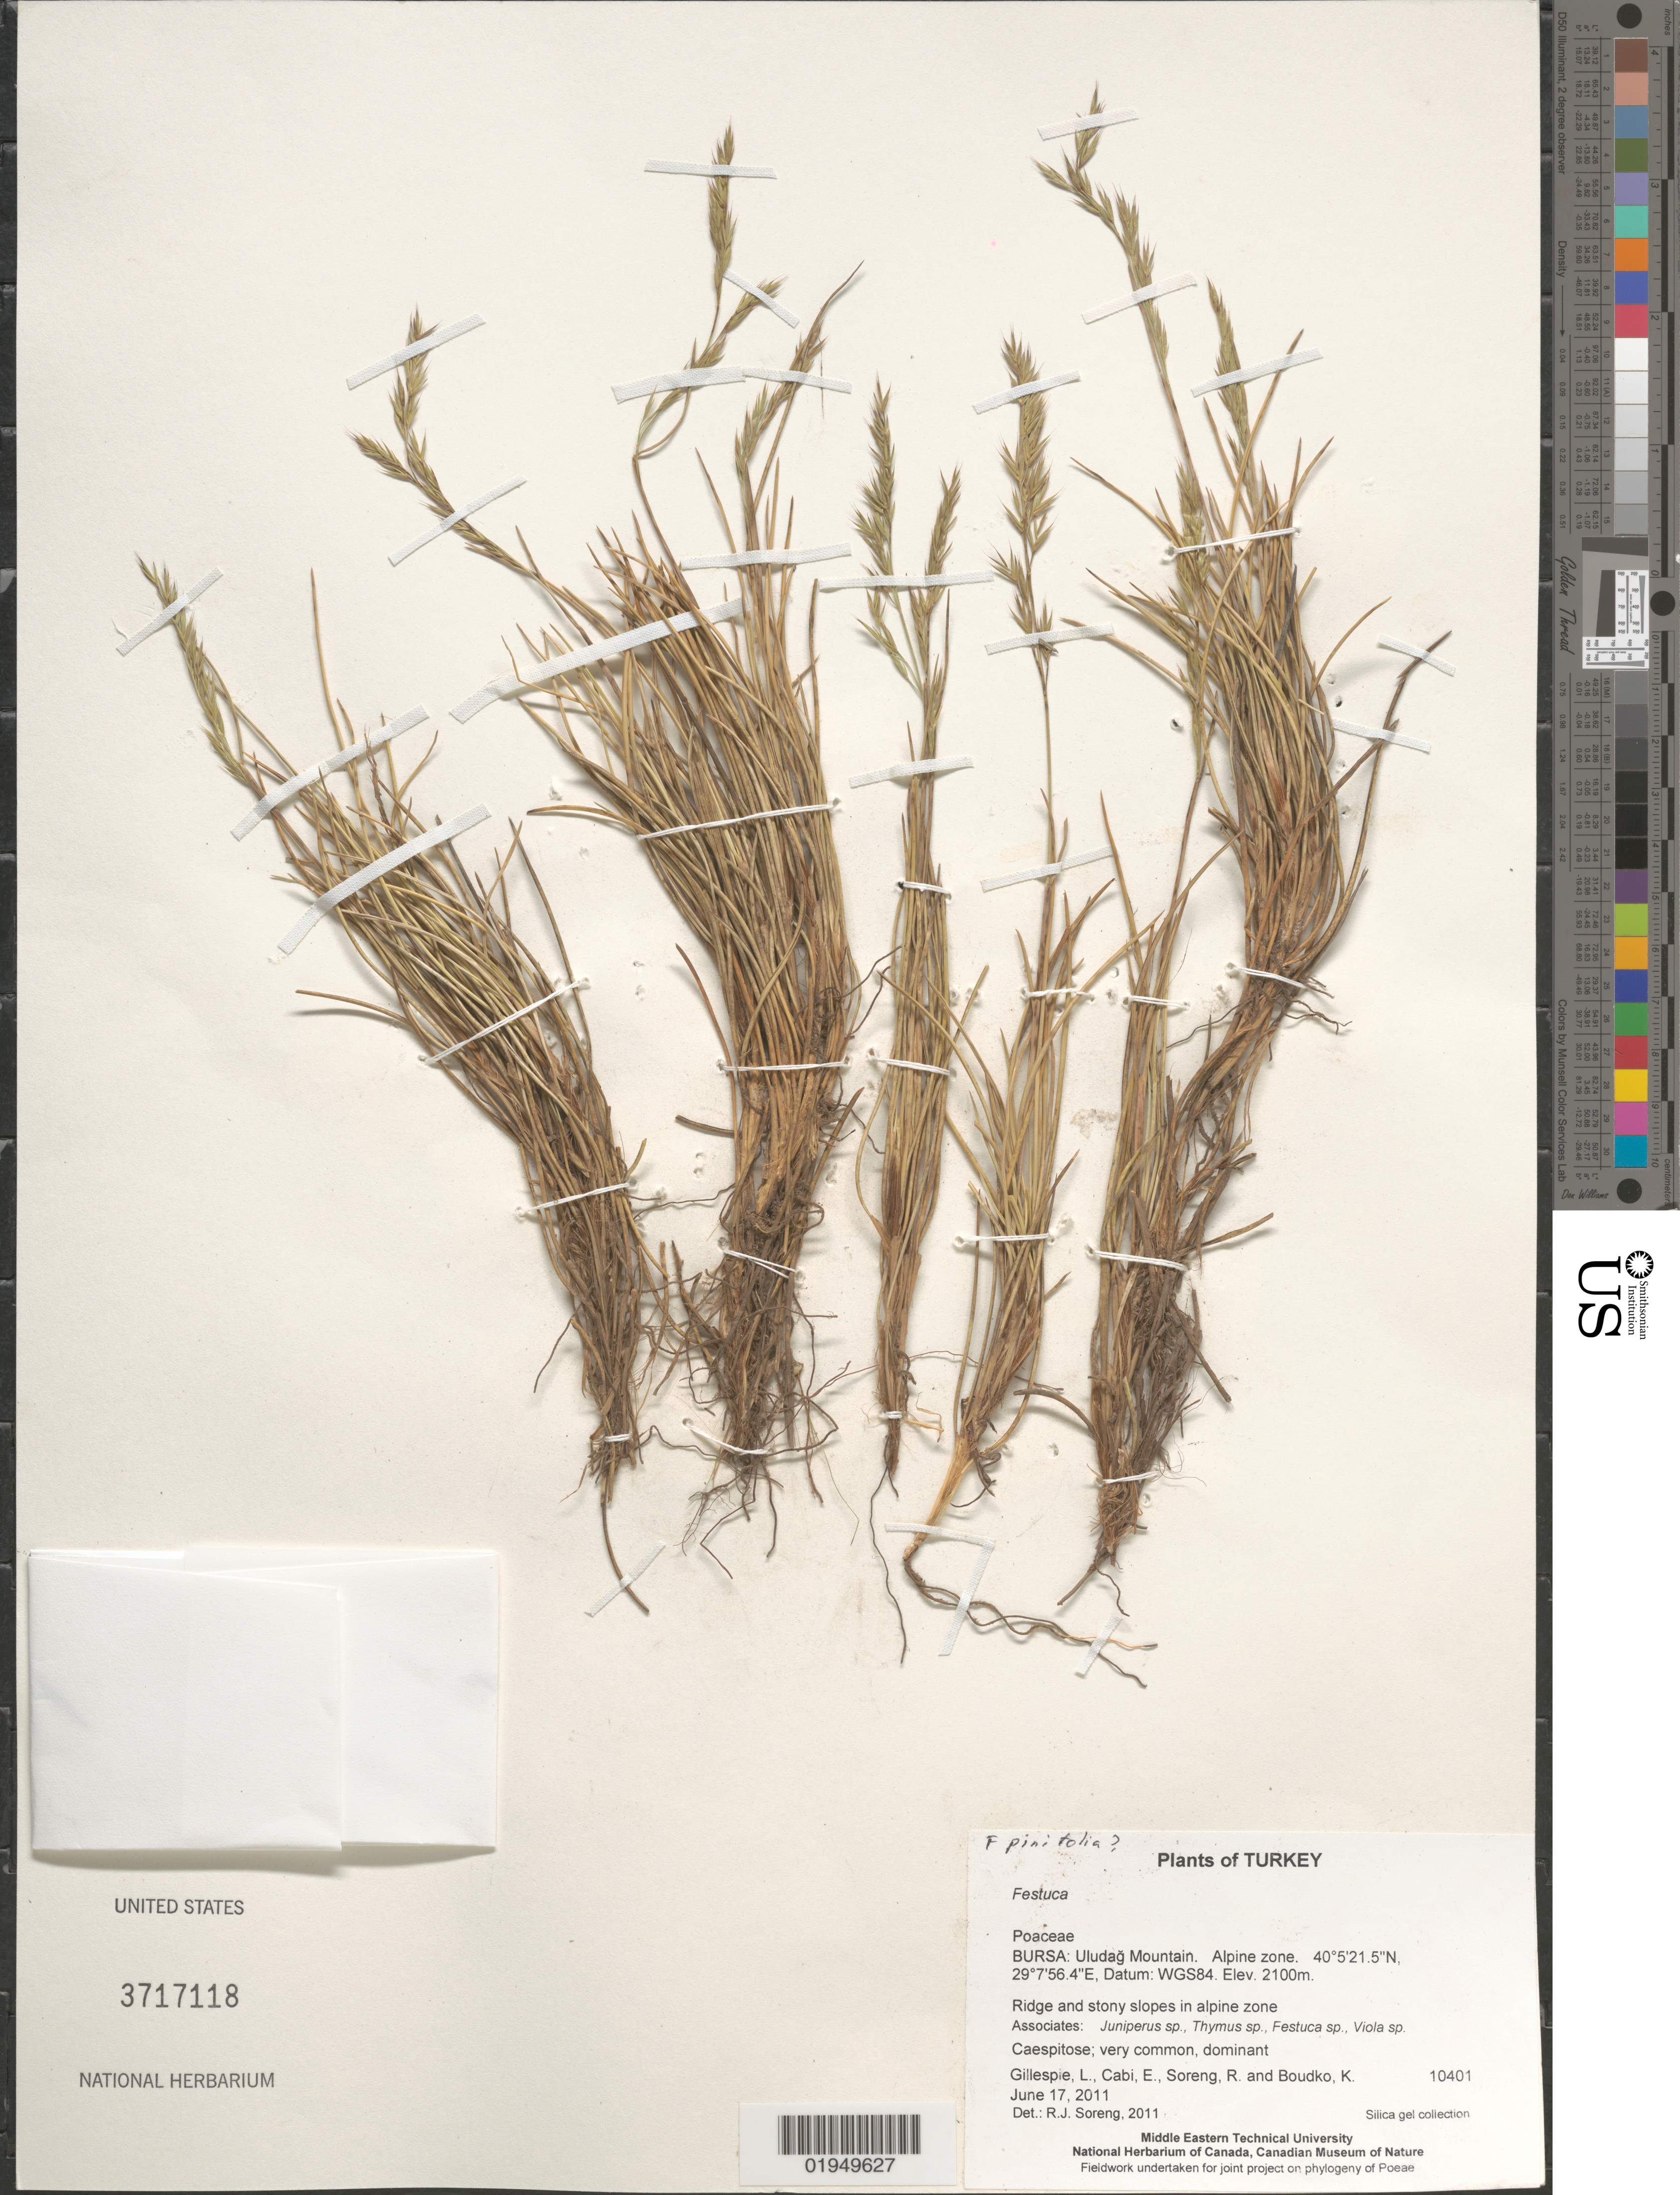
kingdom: Plantae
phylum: Tracheophyta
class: Liliopsida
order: Poales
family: Poaceae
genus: Festuca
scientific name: Festuca sp.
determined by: Soreng, Robert J., Research Associate (BOT), Smithsonian Institution - National Museum of Natural History (UNITED STATES)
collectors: L. J. Gillespie, E. Cabi, R. J. Soreng & K. Boudko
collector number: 10401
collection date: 2011-06-17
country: Turkey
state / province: Bursa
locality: Uludag Mountain. Alpine zone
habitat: Ridge and stony slopes in alpine zone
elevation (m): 2100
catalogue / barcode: US 3717118